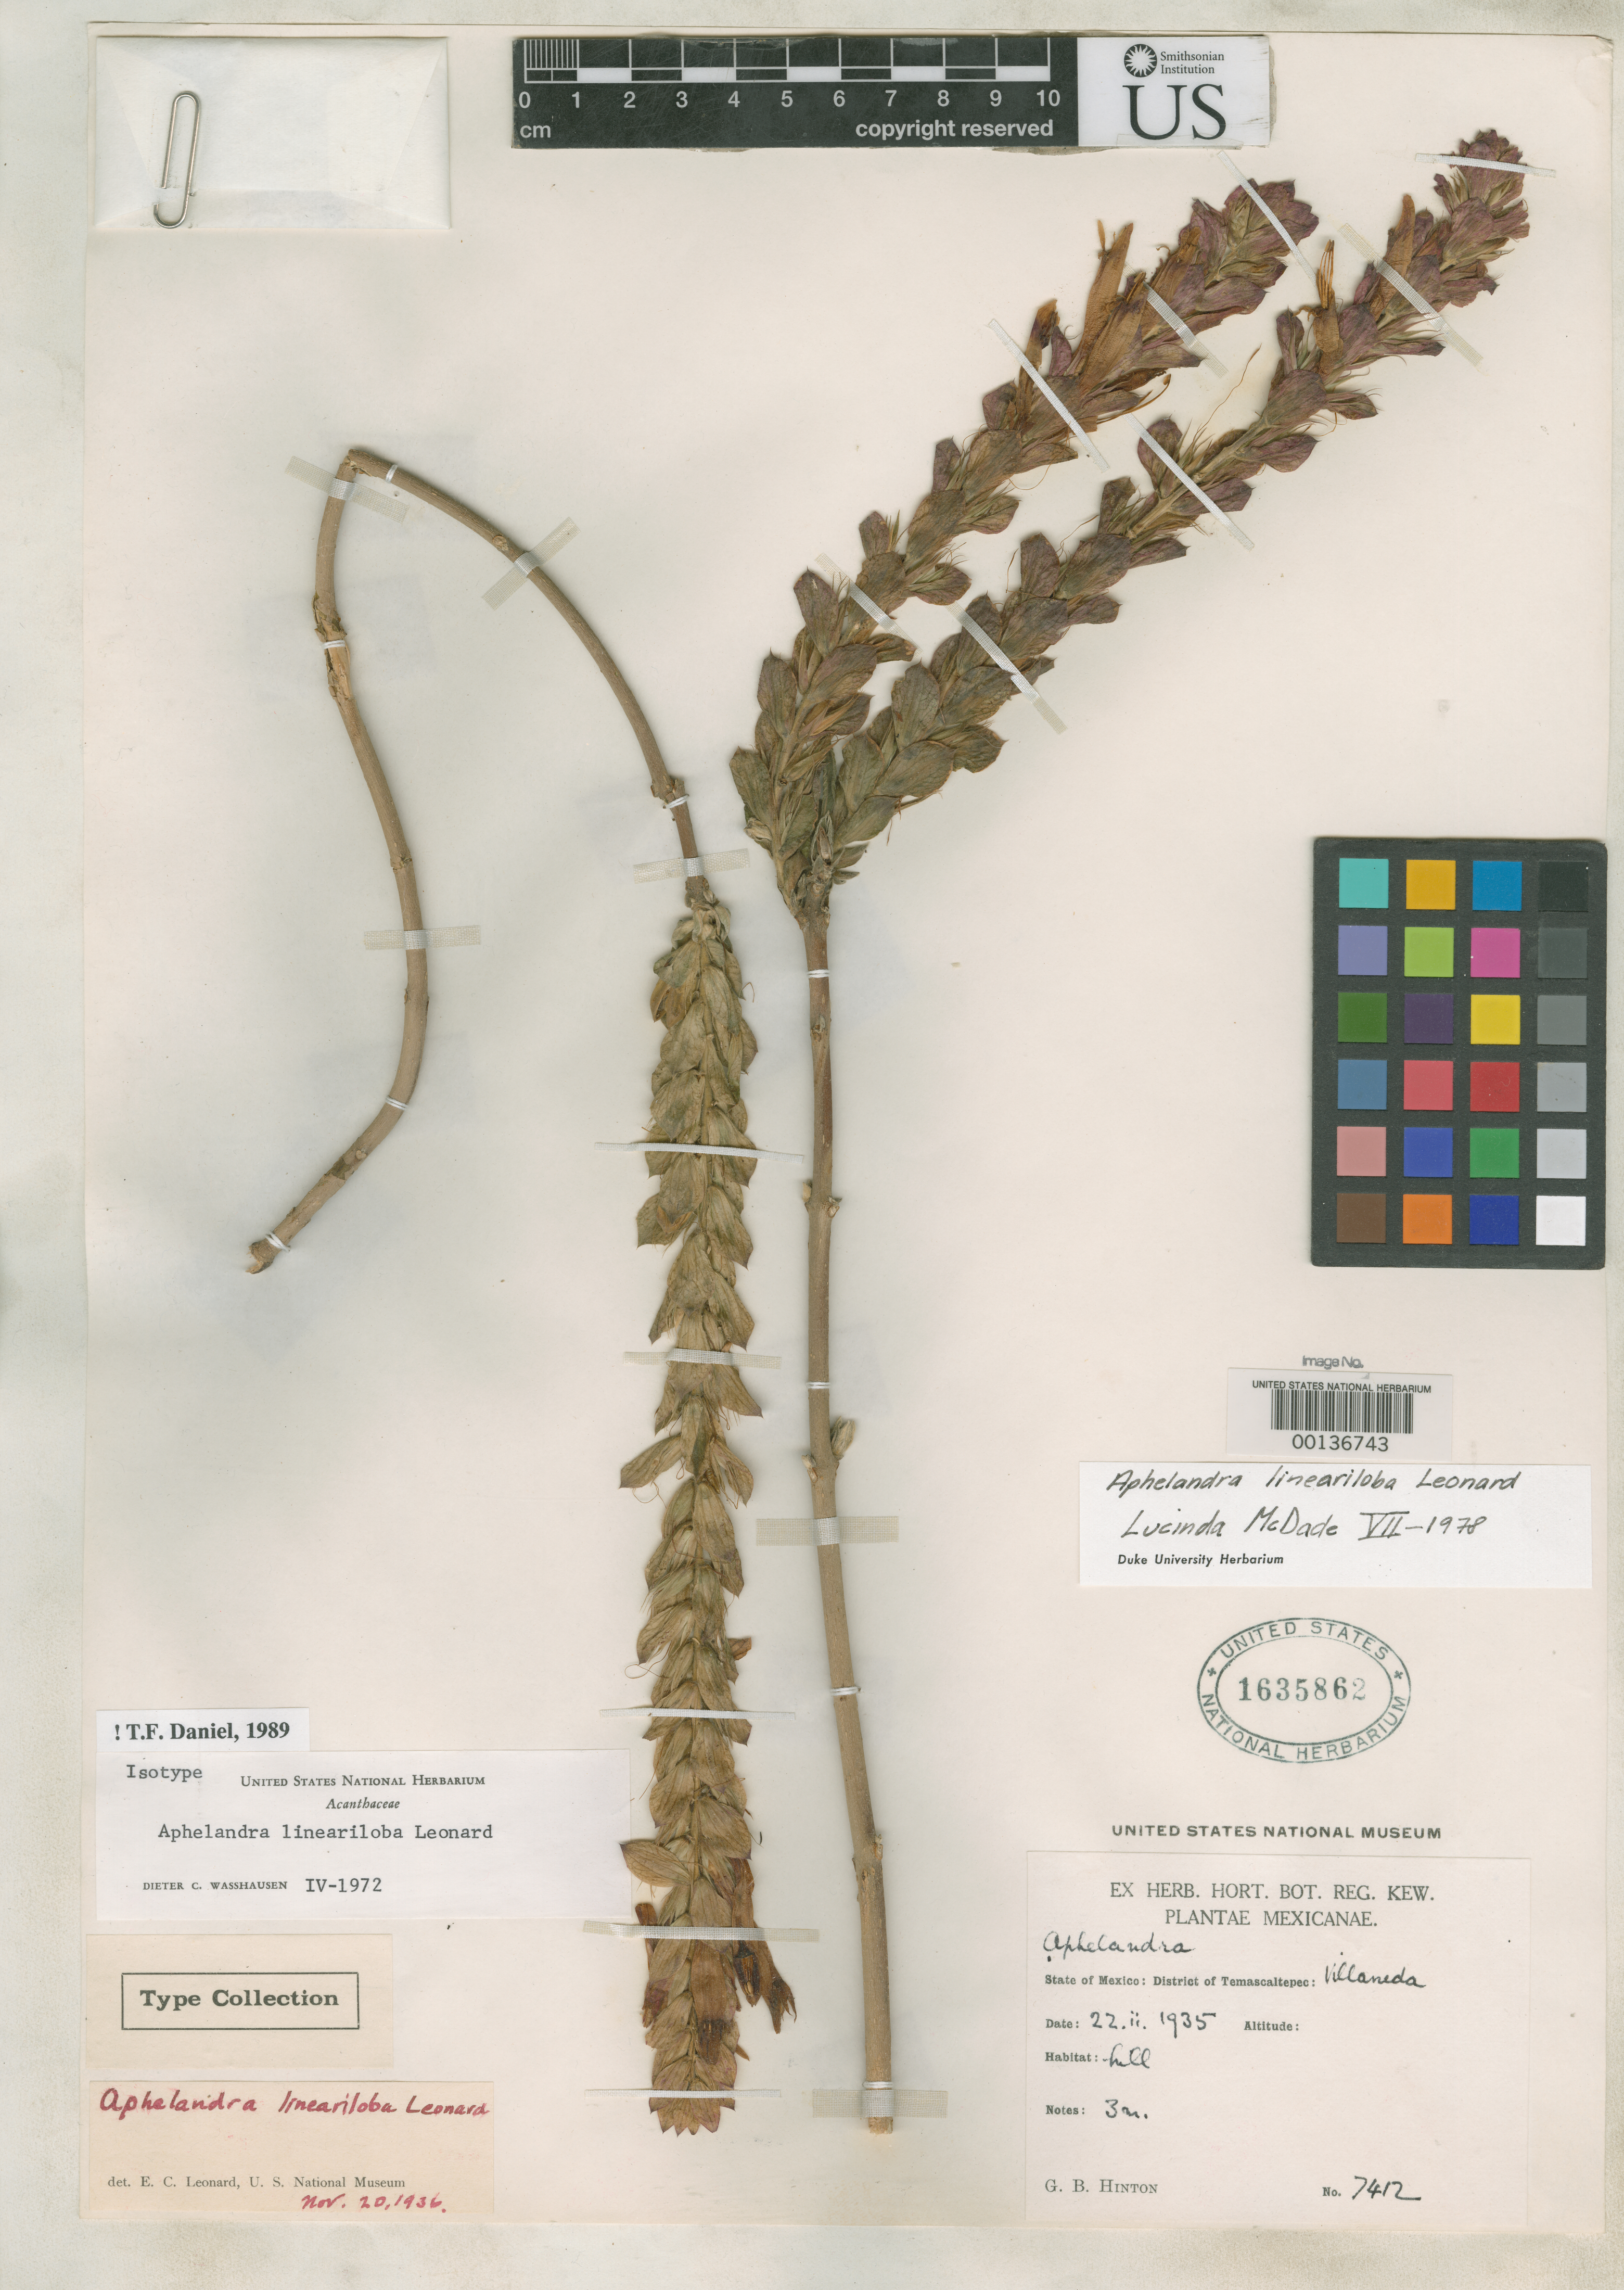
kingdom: Plantae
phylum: Tracheophyta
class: Magnoliopsida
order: Lamiales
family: Acanthaceae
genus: Aphelandra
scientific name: Aphelandra lineariloba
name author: Leonard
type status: Isotype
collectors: G. B. Hinton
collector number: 7412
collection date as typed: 22 Feb 1938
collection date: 1938-02-22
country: Mexico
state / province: México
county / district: Temascaltepec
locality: Villaneda.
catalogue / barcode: US 1635862